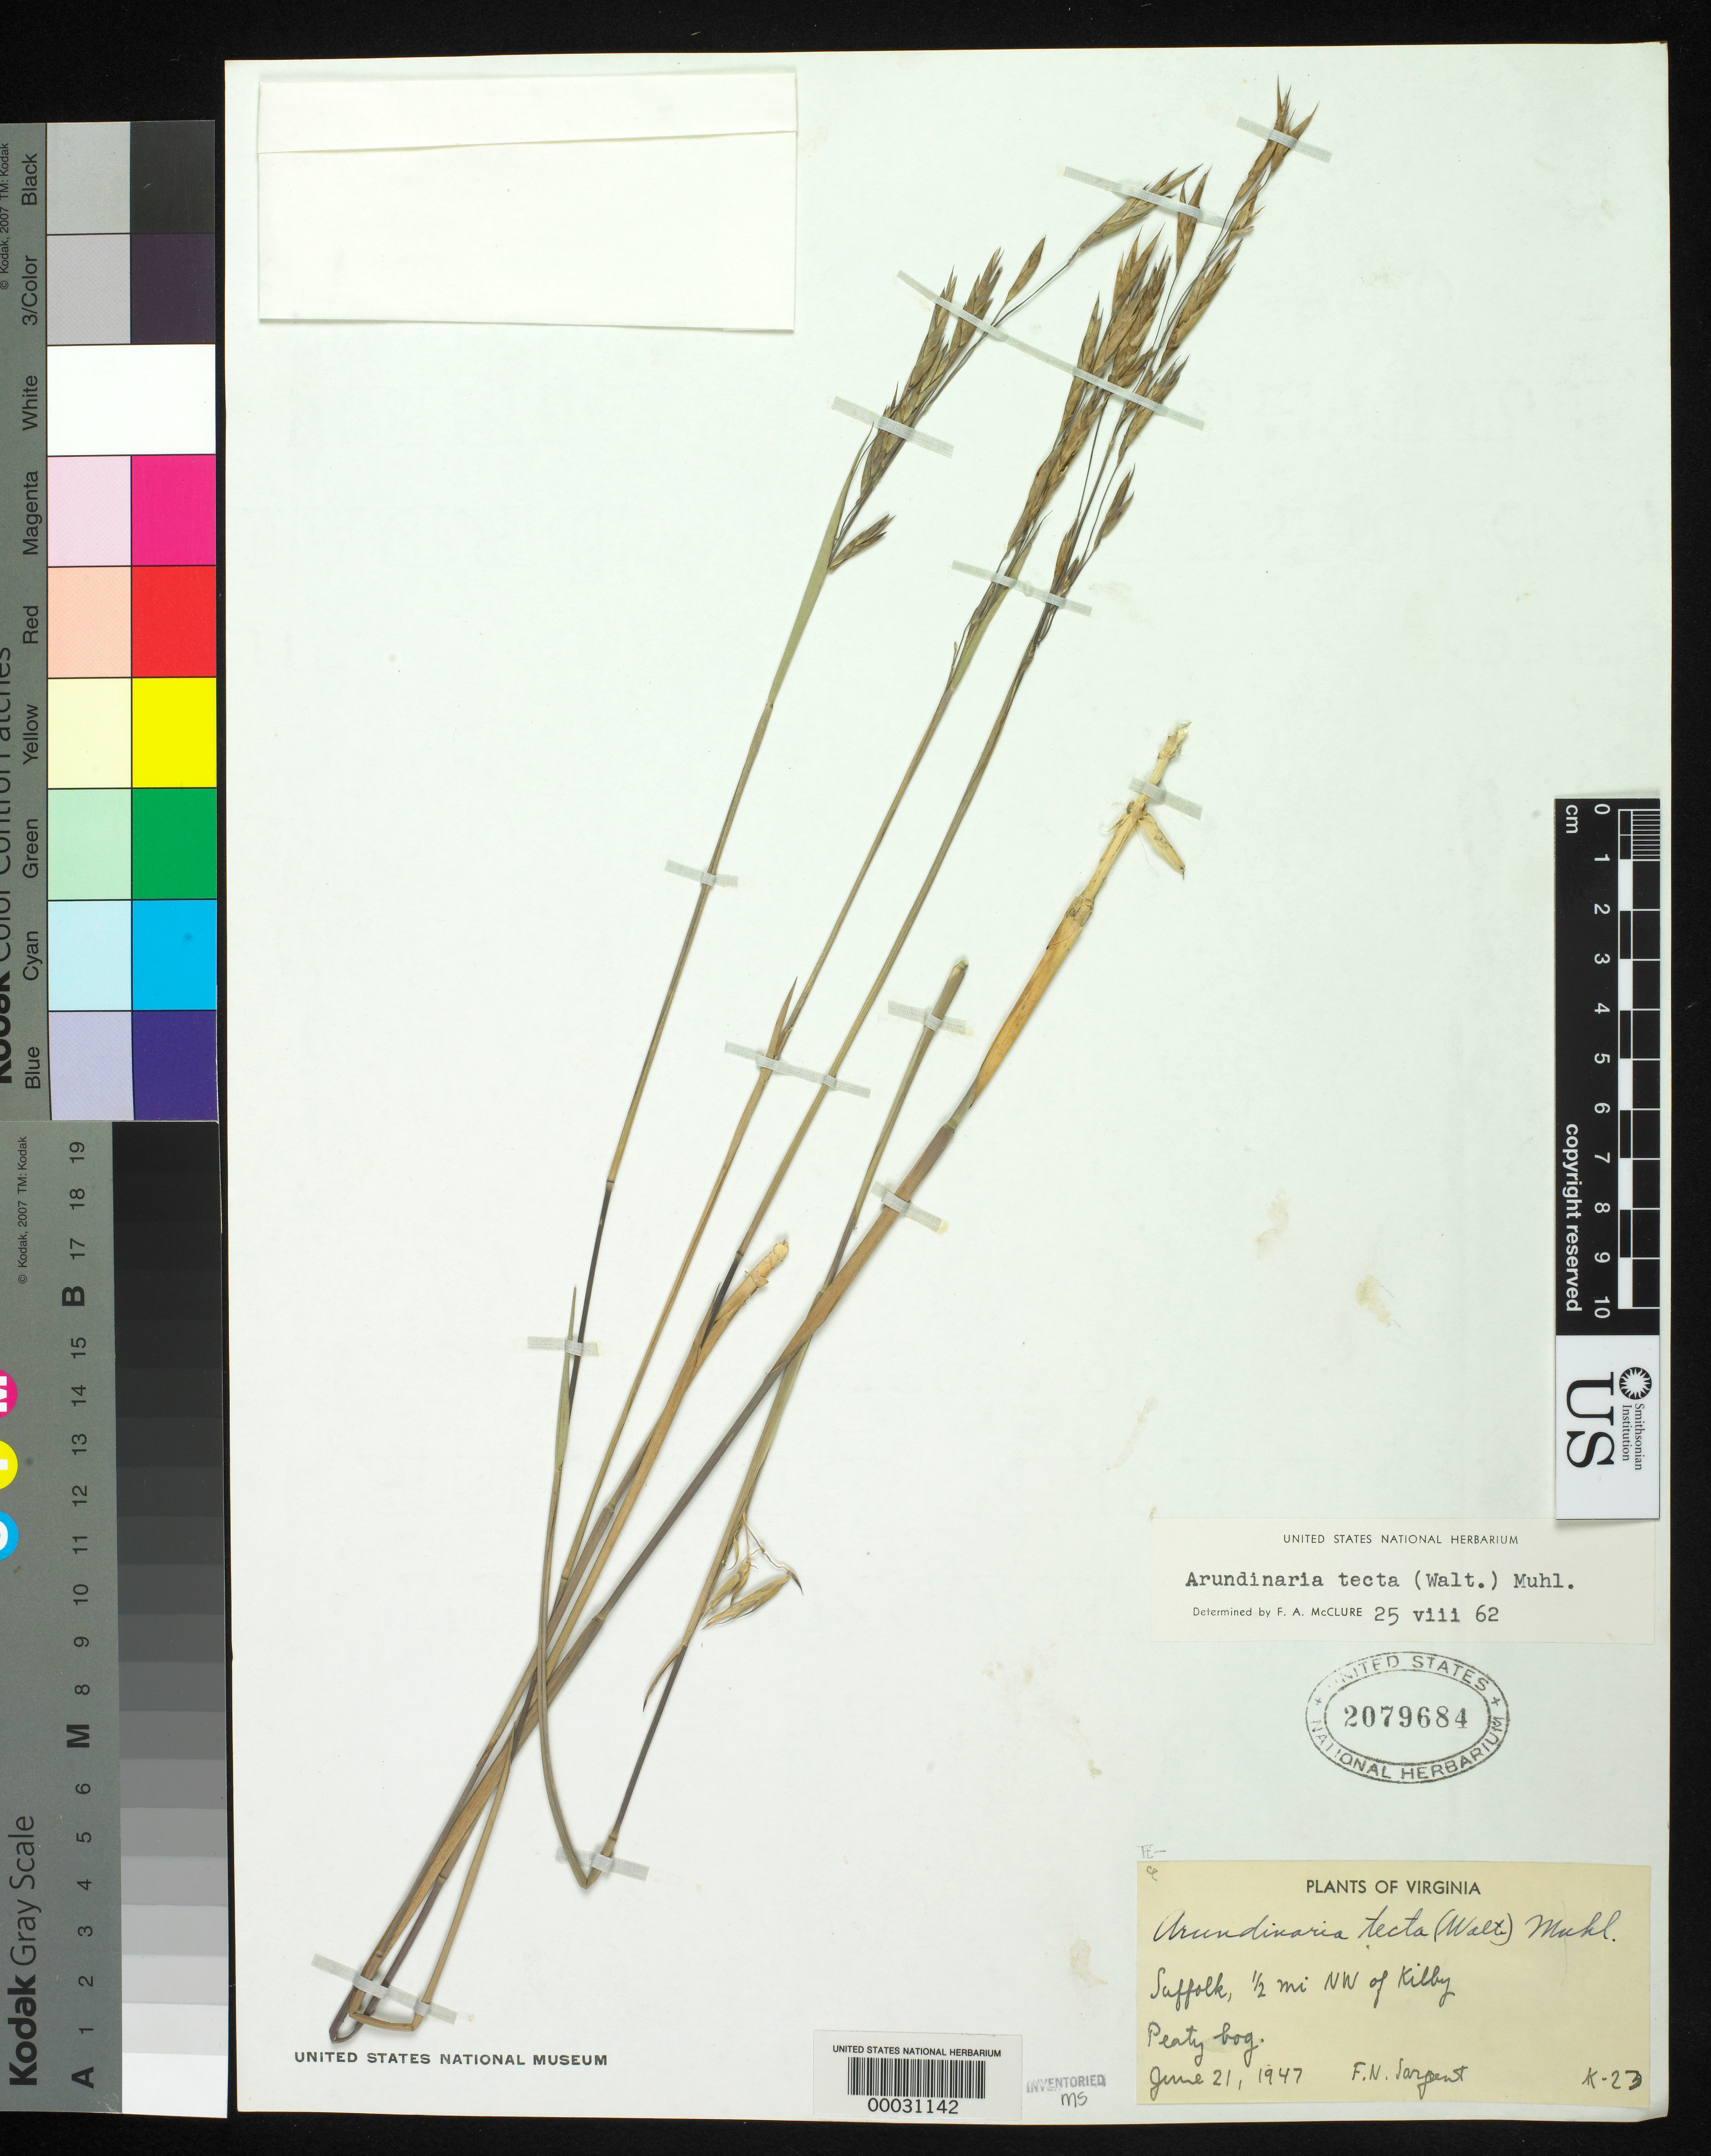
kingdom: Plantae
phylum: Tracheophyta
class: Liliopsida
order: Poales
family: Poaceae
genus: Arundinaria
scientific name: Arundinaria tecta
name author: (Walter) Muhl.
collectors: F. H. Sargent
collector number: K-23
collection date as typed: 21 Jun 1947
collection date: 1947-06-21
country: United States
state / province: Virginia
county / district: City of Suffolk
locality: Kilby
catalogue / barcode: US 2079684